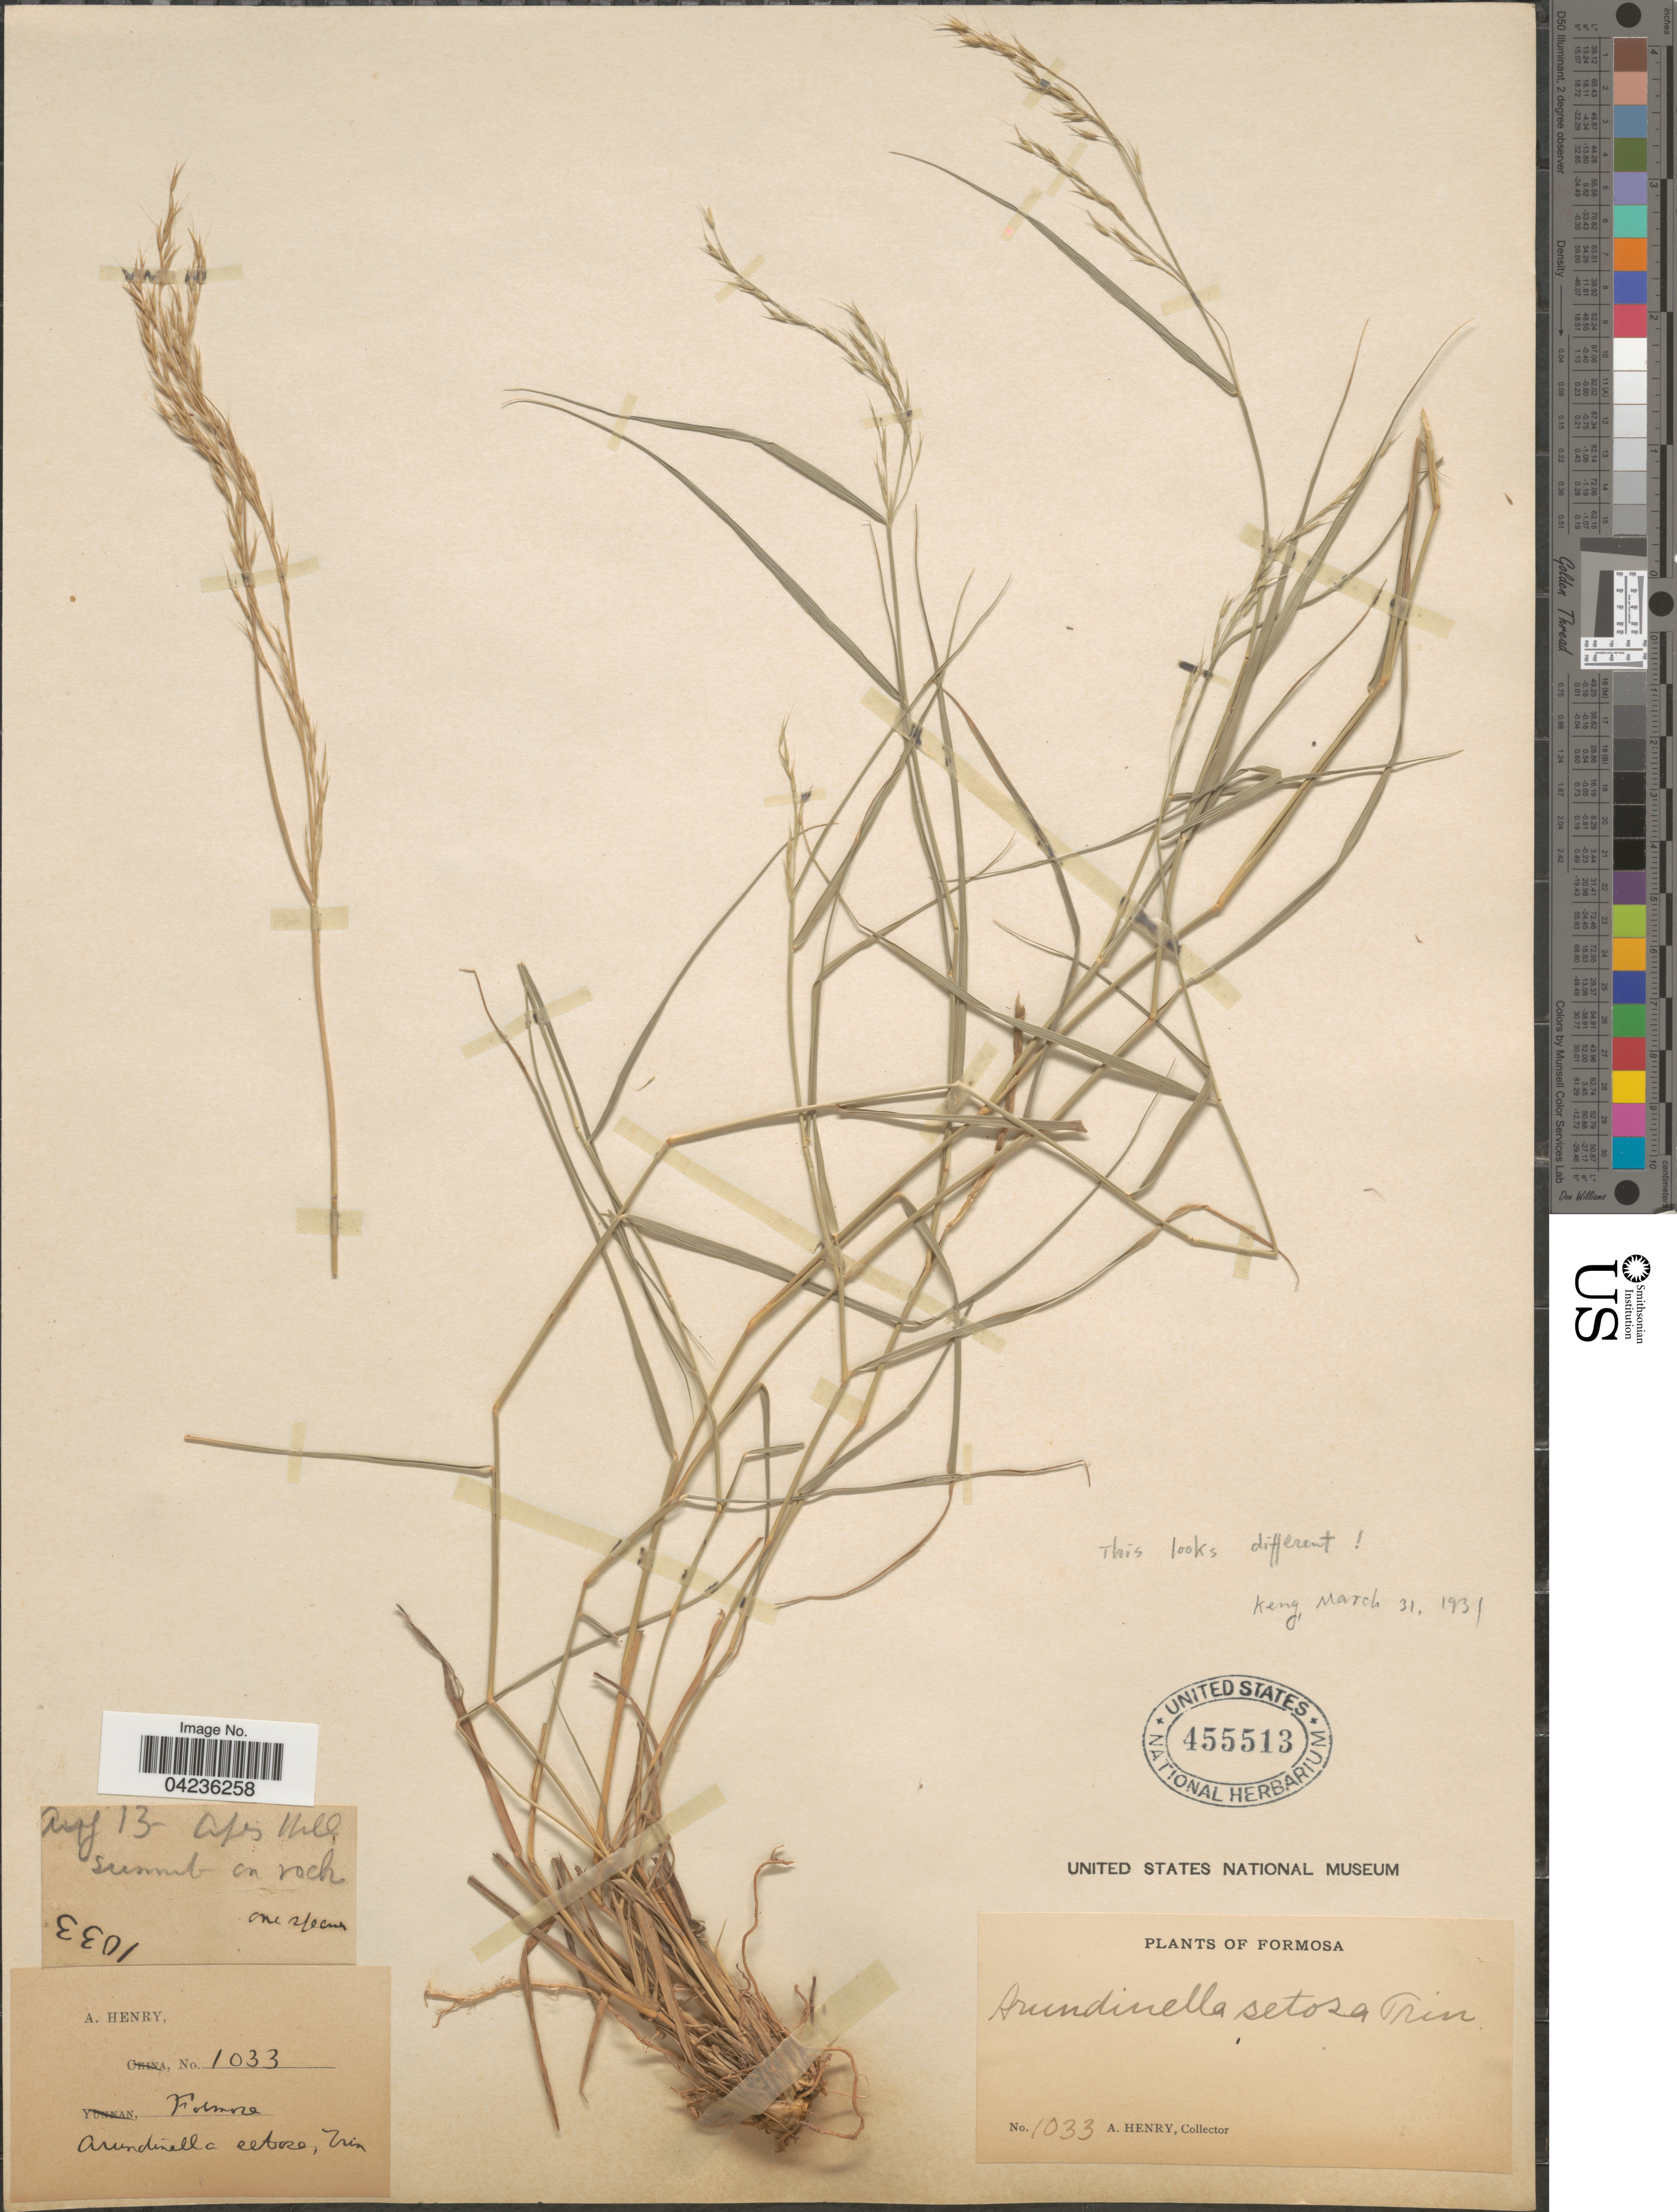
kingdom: Plantae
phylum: Tracheophyta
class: Liliopsida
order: Poales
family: Poaceae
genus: Arundinella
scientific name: Arundinella setosa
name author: Trin.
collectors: A. Henry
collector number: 1033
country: Taiwan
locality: Formosa.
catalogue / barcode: US 455513